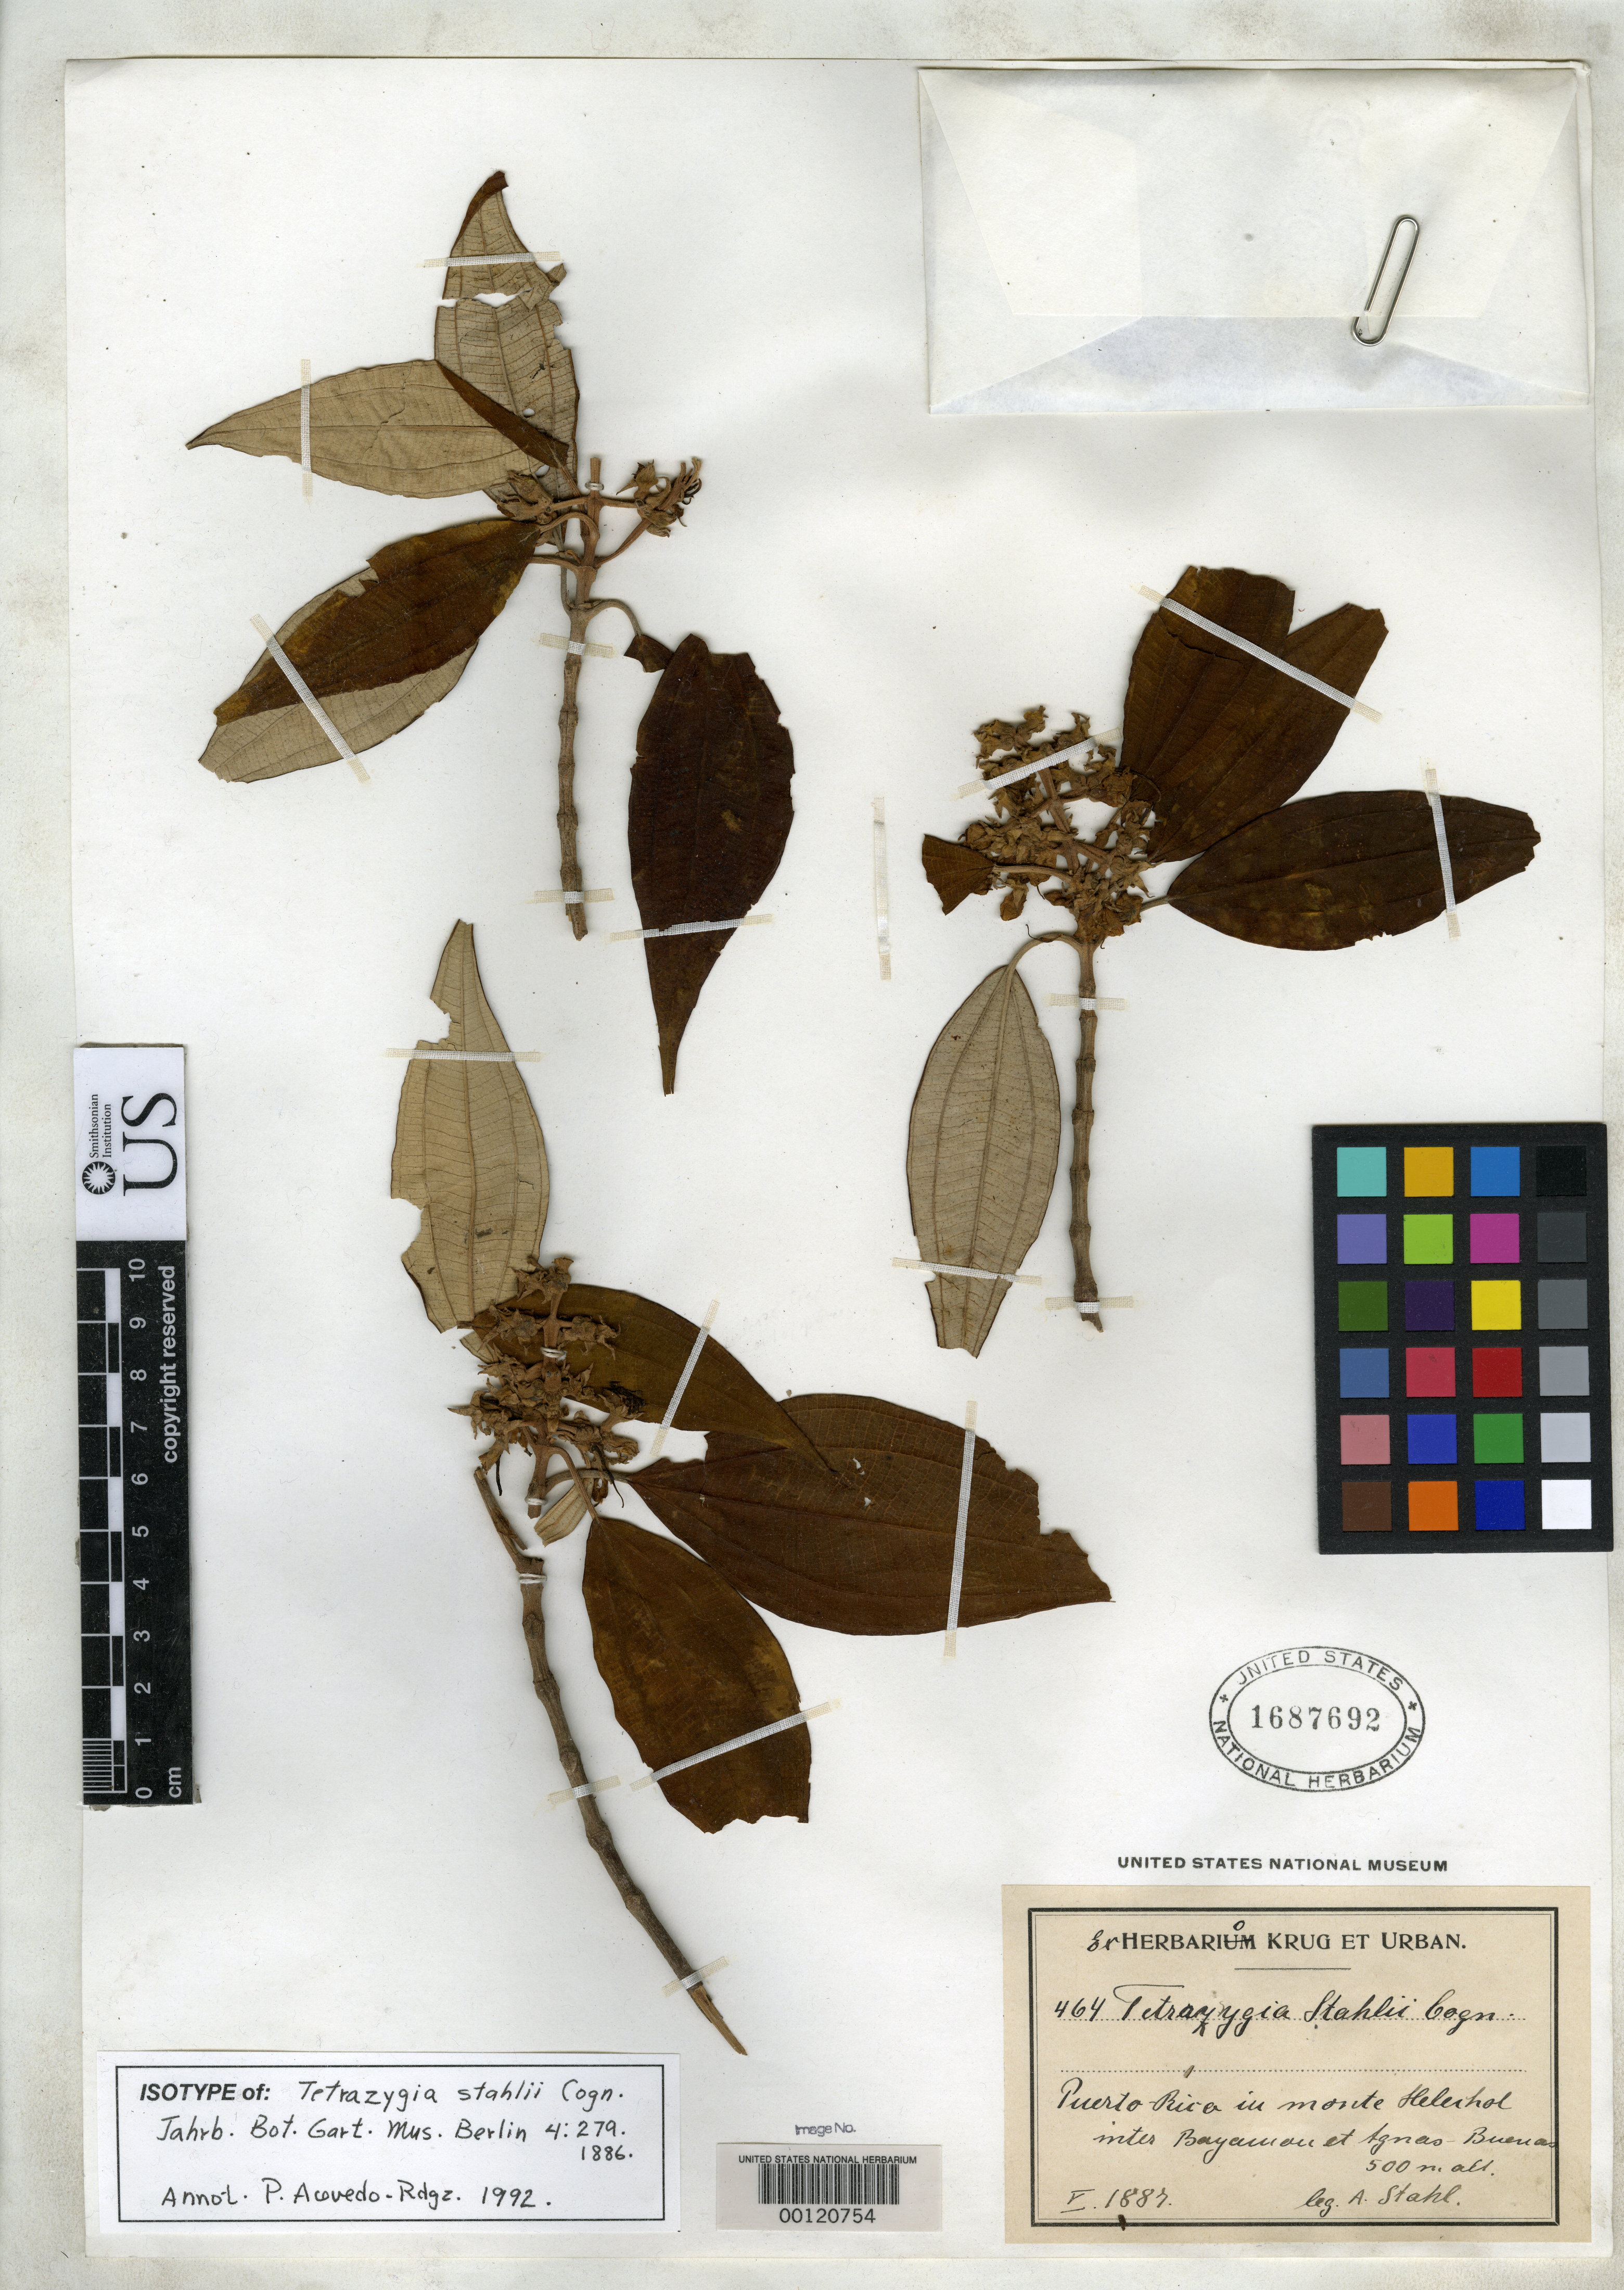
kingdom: Plantae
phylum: Tracheophyta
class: Magnoliopsida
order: Myrtales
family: Melastomataceae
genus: Tetrazygia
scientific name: Tetrazygia stahlii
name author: Cogn.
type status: Isotype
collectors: A. Stahl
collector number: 464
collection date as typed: May 1887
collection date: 1887-05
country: Puerto Rico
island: Greater Antilles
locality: In Monte Helerhol inter bay Auiauet agnas Buenas.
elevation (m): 500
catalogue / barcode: US 1687692